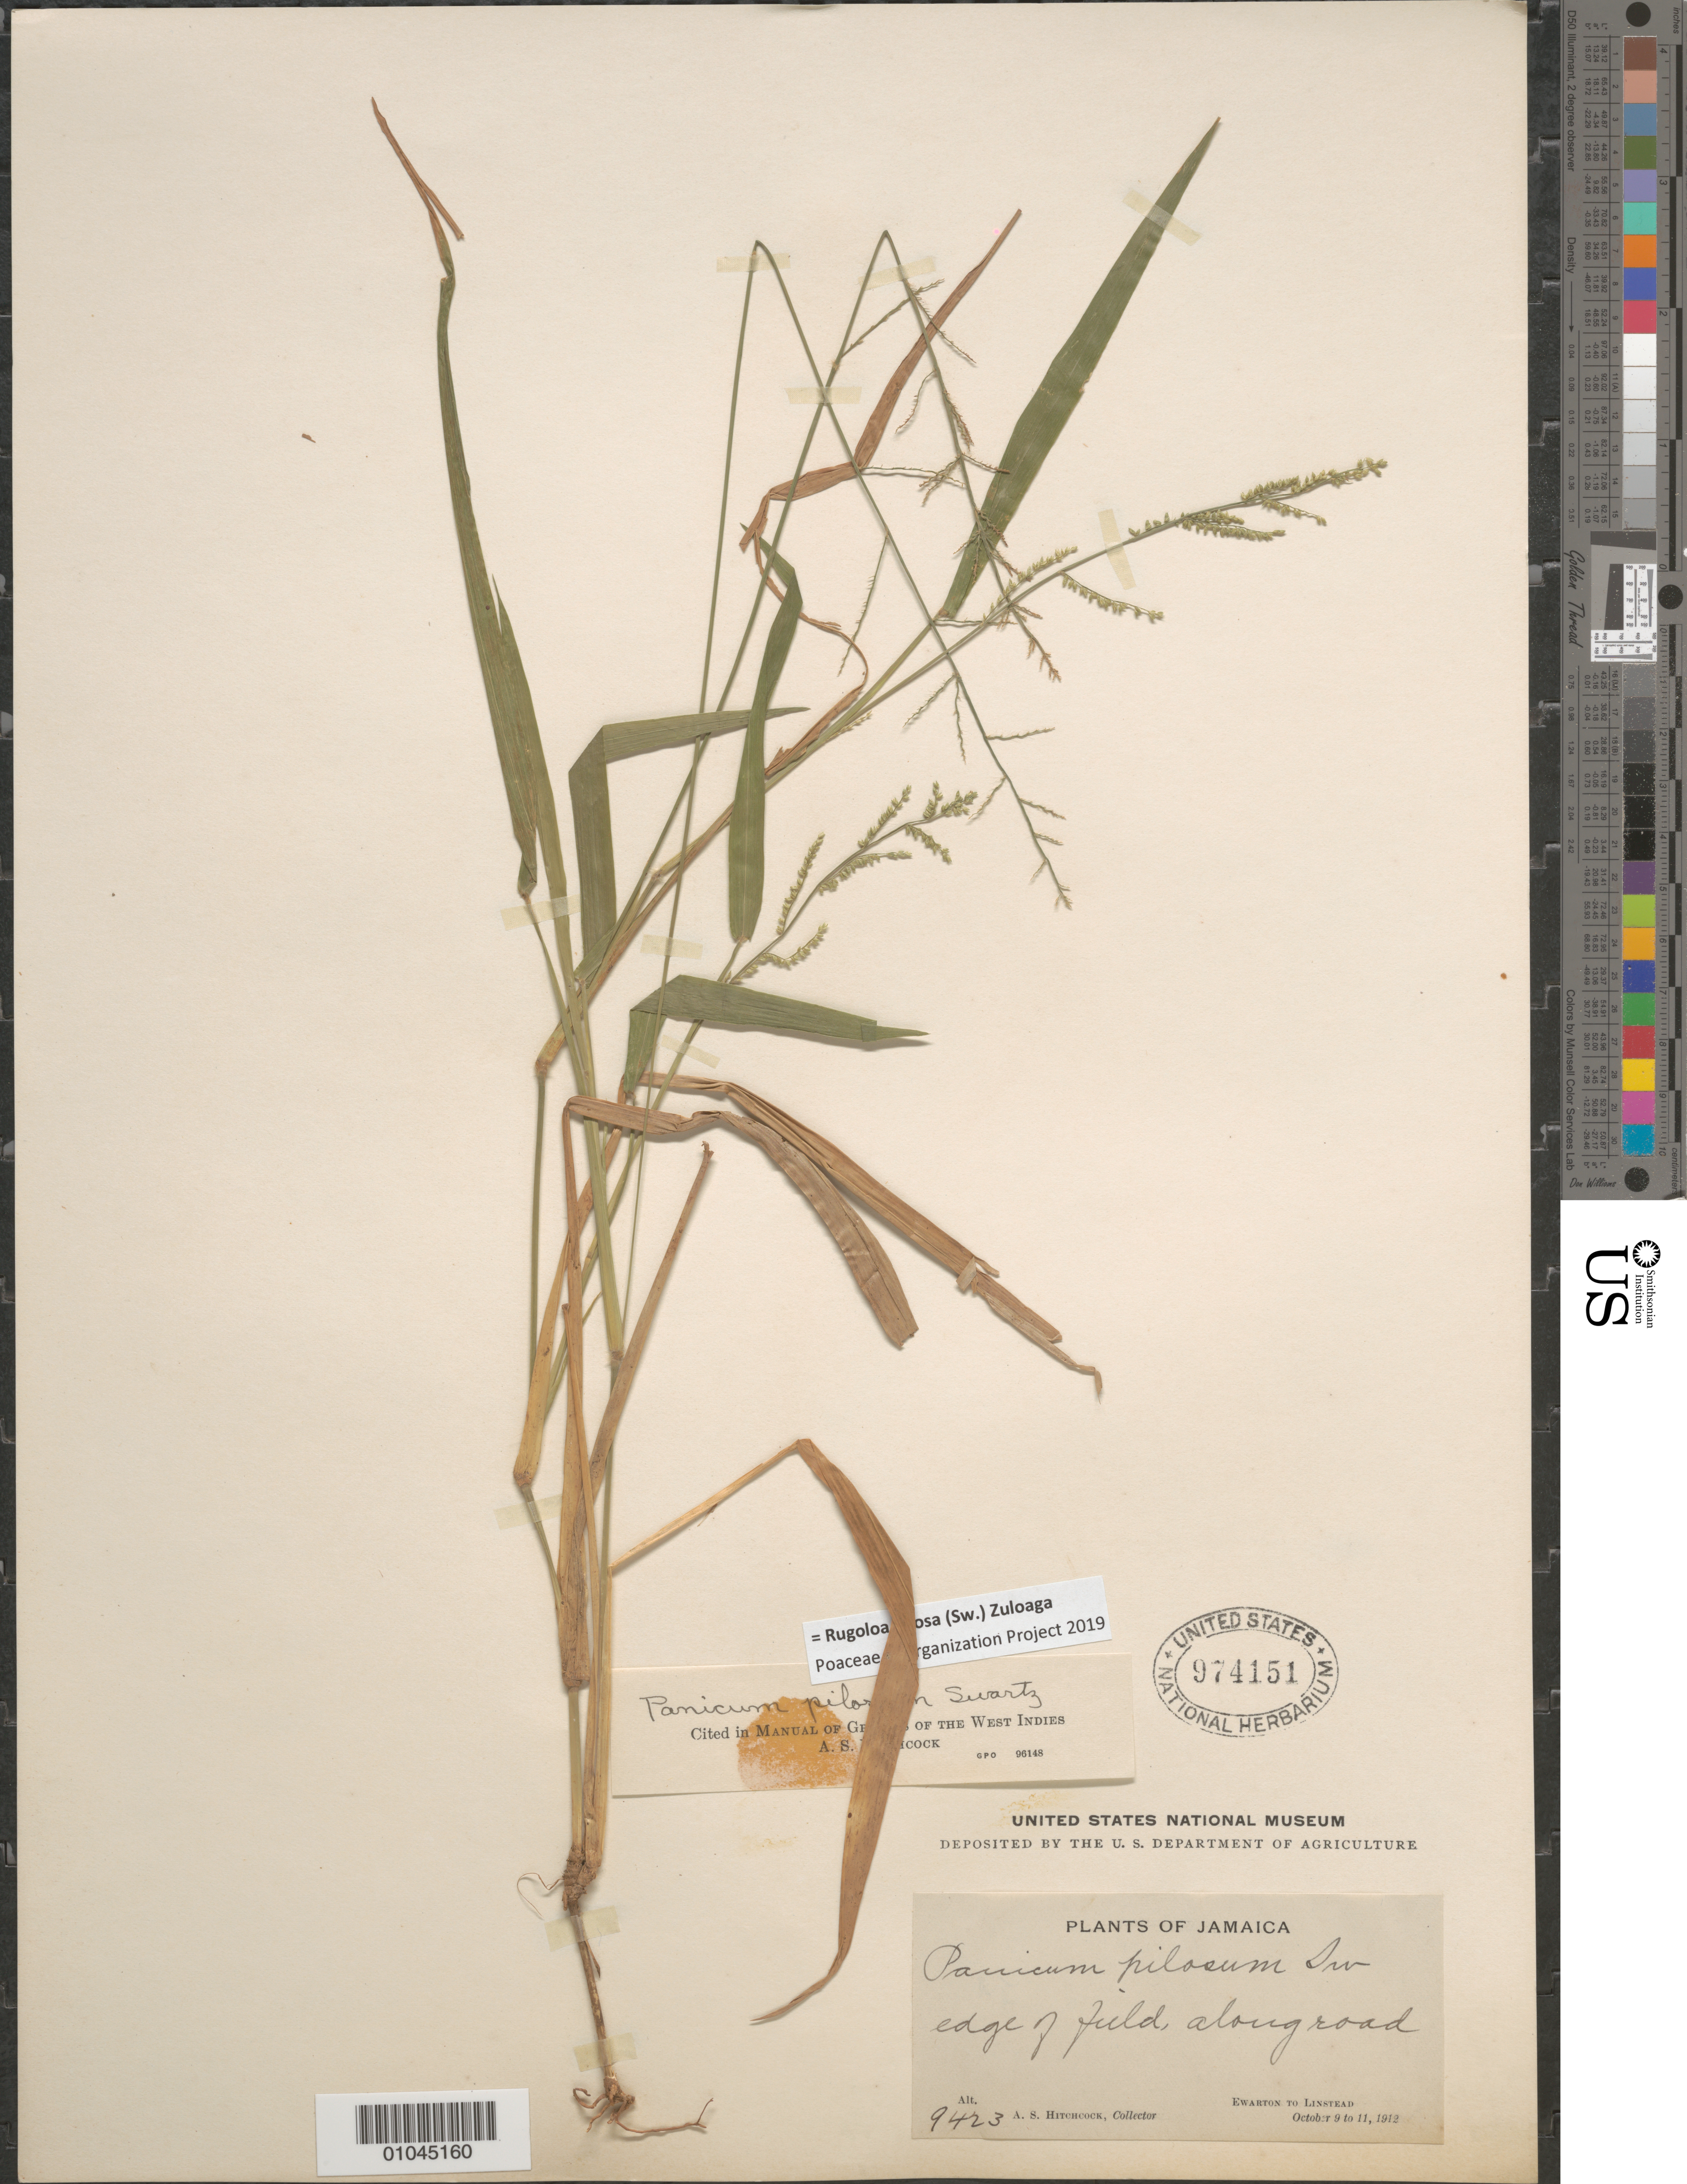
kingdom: Plantae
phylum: Tracheophyta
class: Liliopsida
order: Poales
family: Poaceae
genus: Panicum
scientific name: Panicum pilosum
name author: Sw.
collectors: A. S. Hitchcock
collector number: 9423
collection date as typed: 09 Oct 1912 to 11 Oct 1912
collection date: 1912-10-09/1912-10-11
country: Jamaica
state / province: Saint Catherine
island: Jamaica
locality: Ewarton to Linstead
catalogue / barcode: US 974151